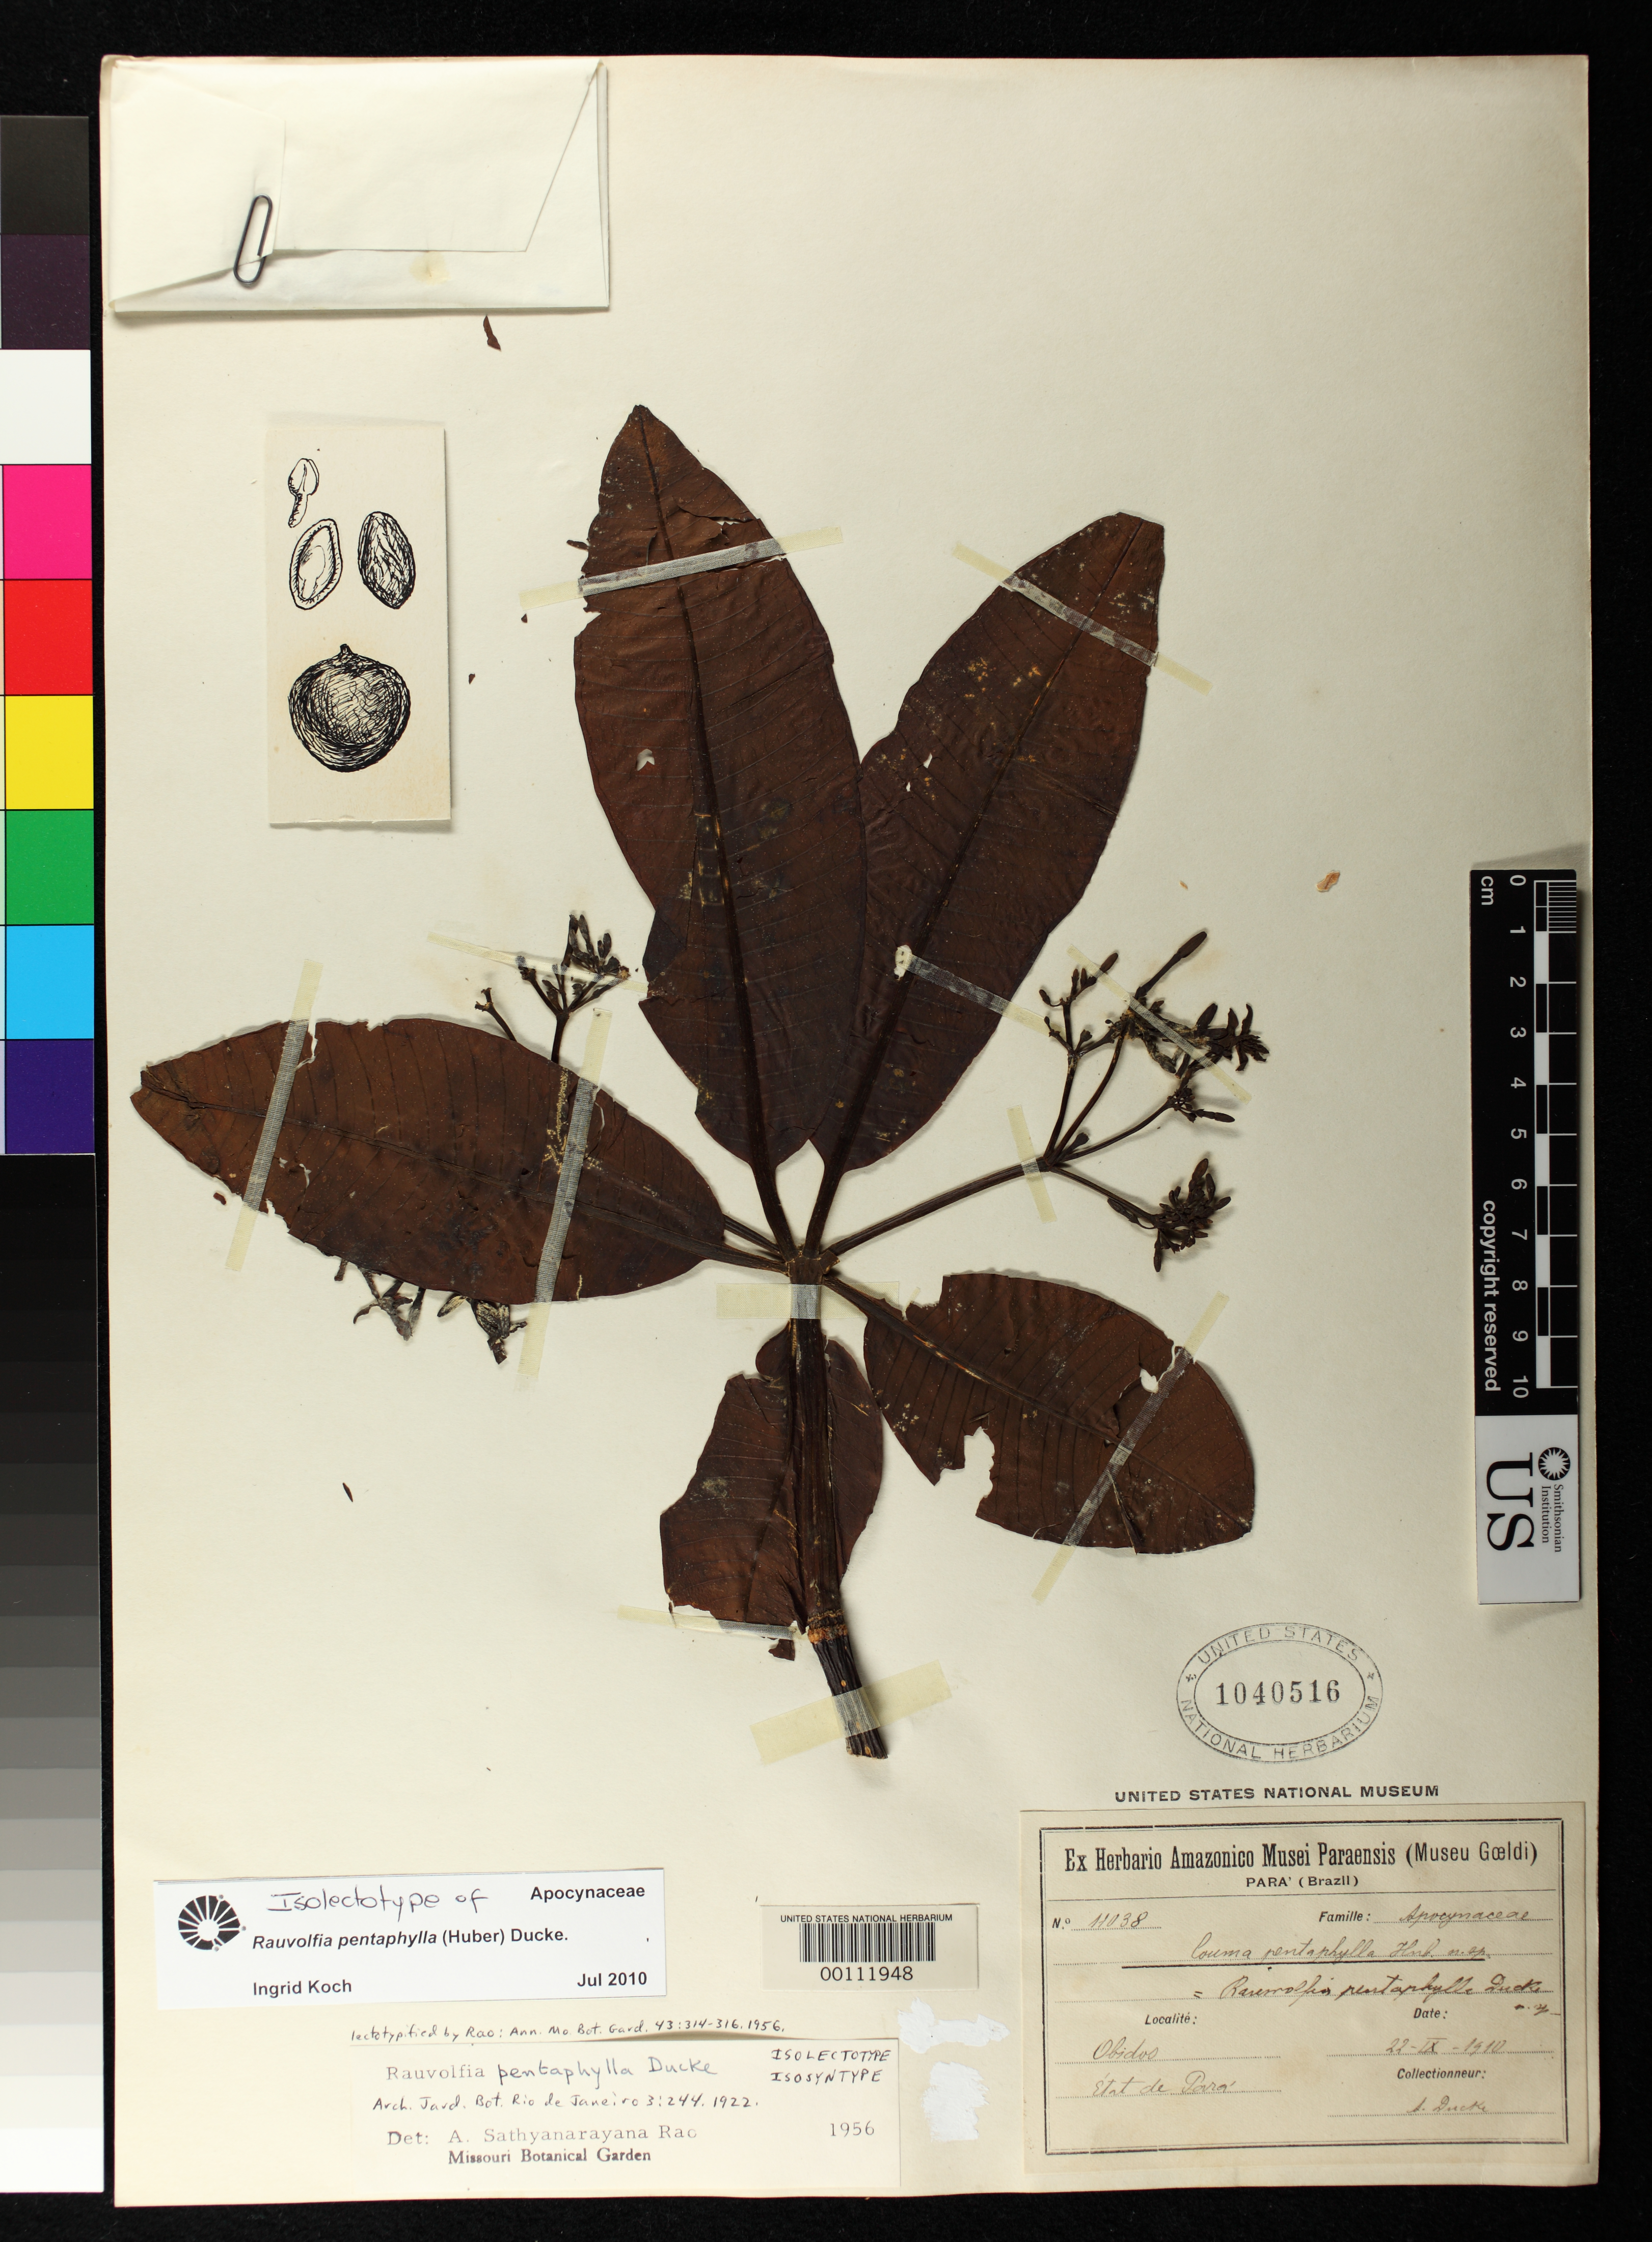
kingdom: Plantae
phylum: Tracheophyta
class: Magnoliopsida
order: Gentianales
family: Apocynaceae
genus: Rauvolfia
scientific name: Rauvolfia pentaphylla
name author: Ducke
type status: Isolectotype; Isosyntype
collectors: A. Ducke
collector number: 11038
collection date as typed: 22 Sep 1910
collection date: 1910-09-22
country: Brazil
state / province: Pará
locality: Obidos.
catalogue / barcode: US 1040516